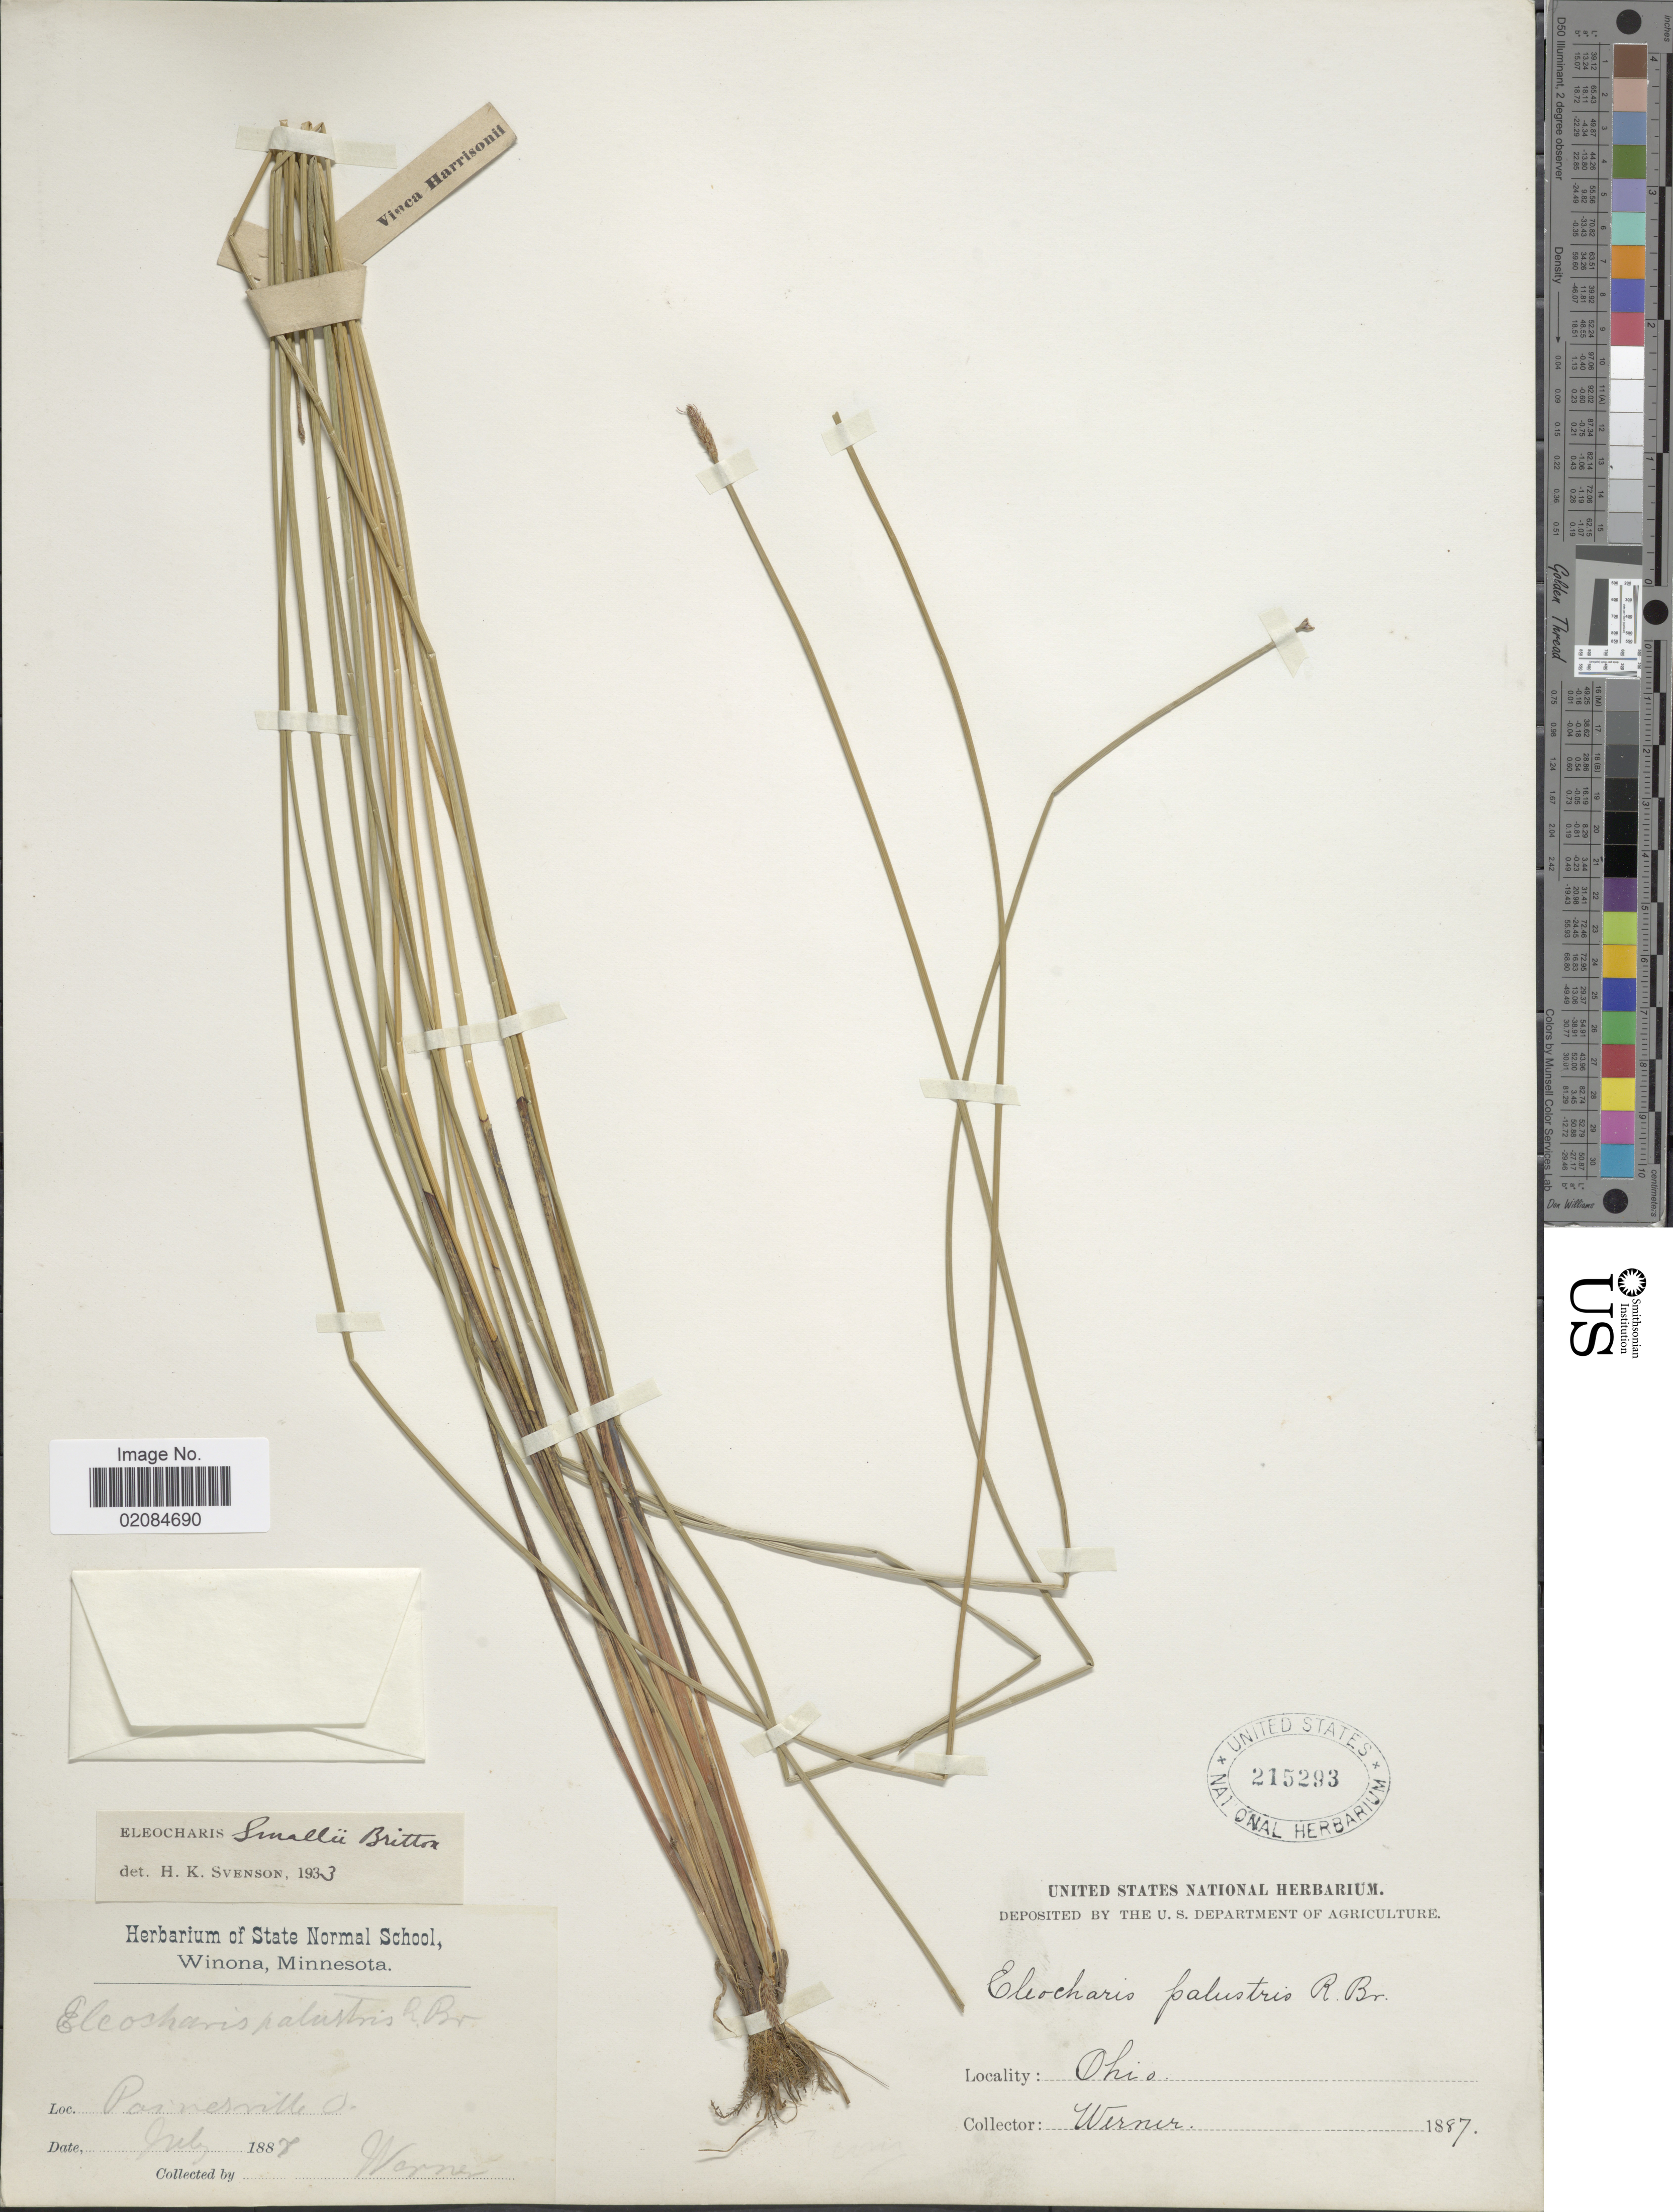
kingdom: Plantae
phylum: Tracheophyta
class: Liliopsida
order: Poales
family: Cyperaceae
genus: Eleocharis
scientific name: Eleocharis palustris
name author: (L.) Roem. & Schult.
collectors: -. Werner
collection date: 1887-07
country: United States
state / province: Ohio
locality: Painesville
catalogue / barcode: US 215293